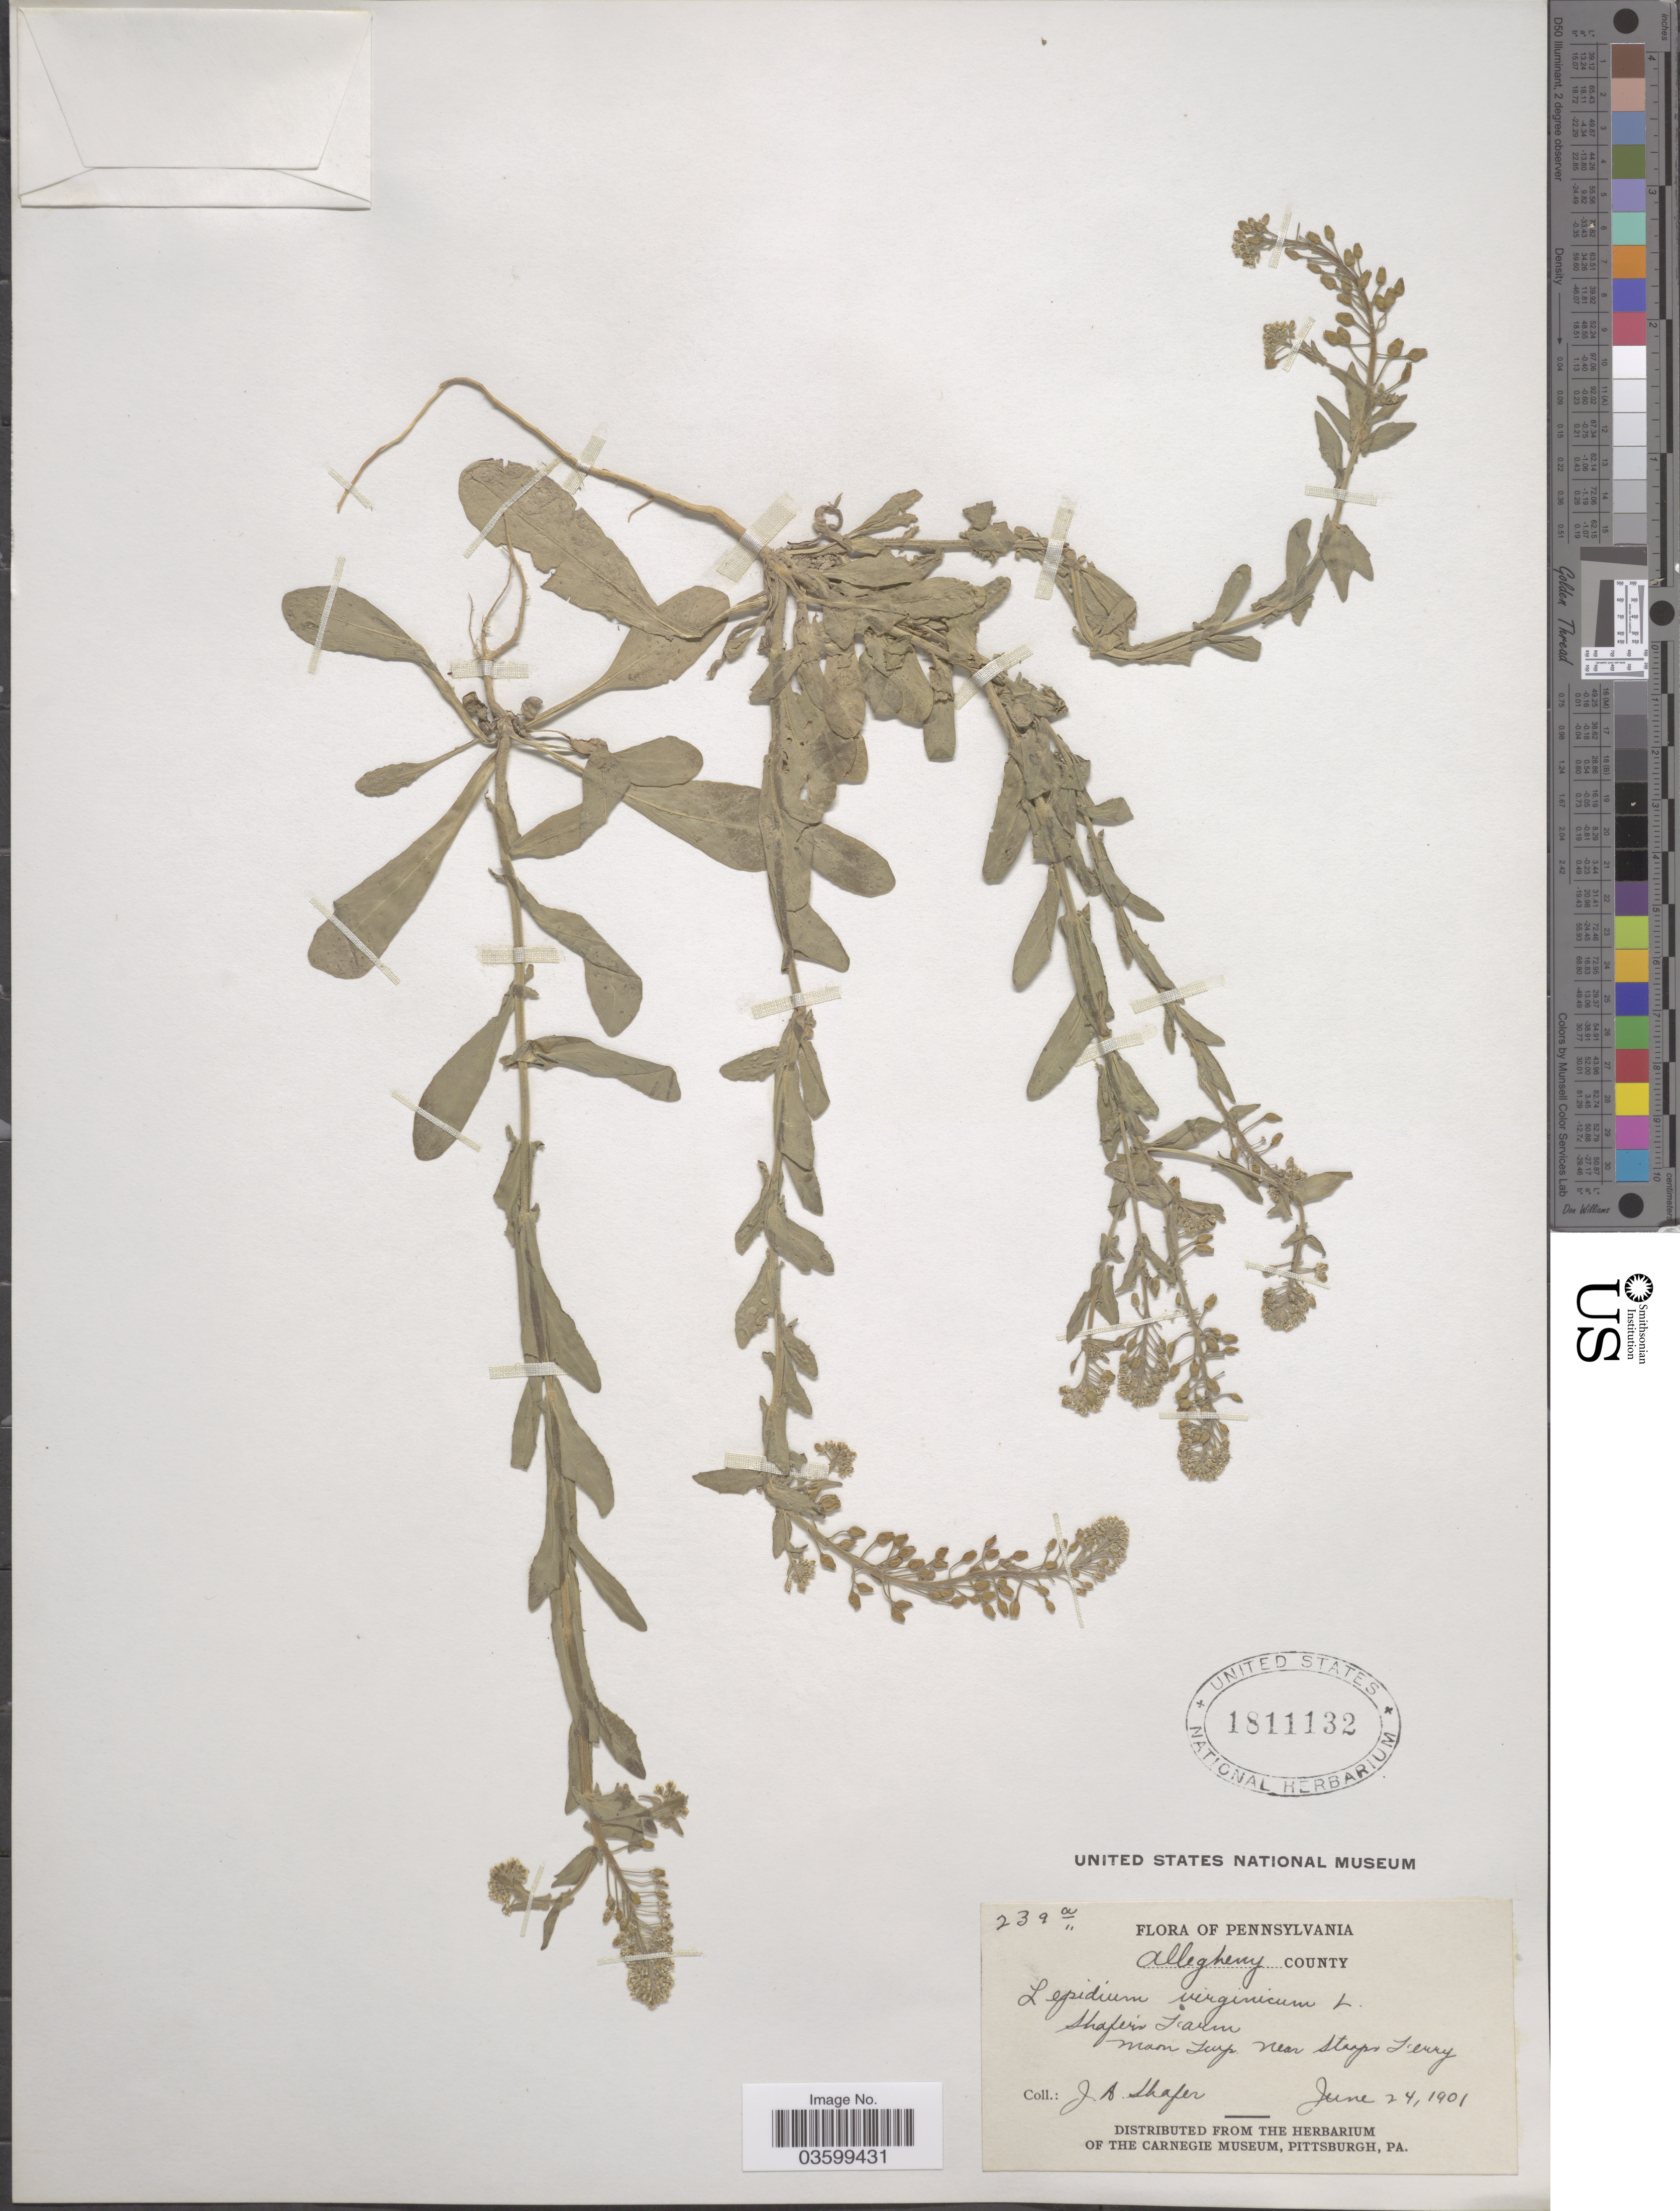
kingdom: Plantae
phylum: Tracheophyta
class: Magnoliopsida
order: Brassicales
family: Brassicaceae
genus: Lepidium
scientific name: Lepidium virginicum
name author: L.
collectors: J. A. Shafer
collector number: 239a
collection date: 1901-06-24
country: United States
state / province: Pennsylvania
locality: Allegheny County. Shafer's Farm. Moon Twp. near Stoops Ferry.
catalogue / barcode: US 1811132